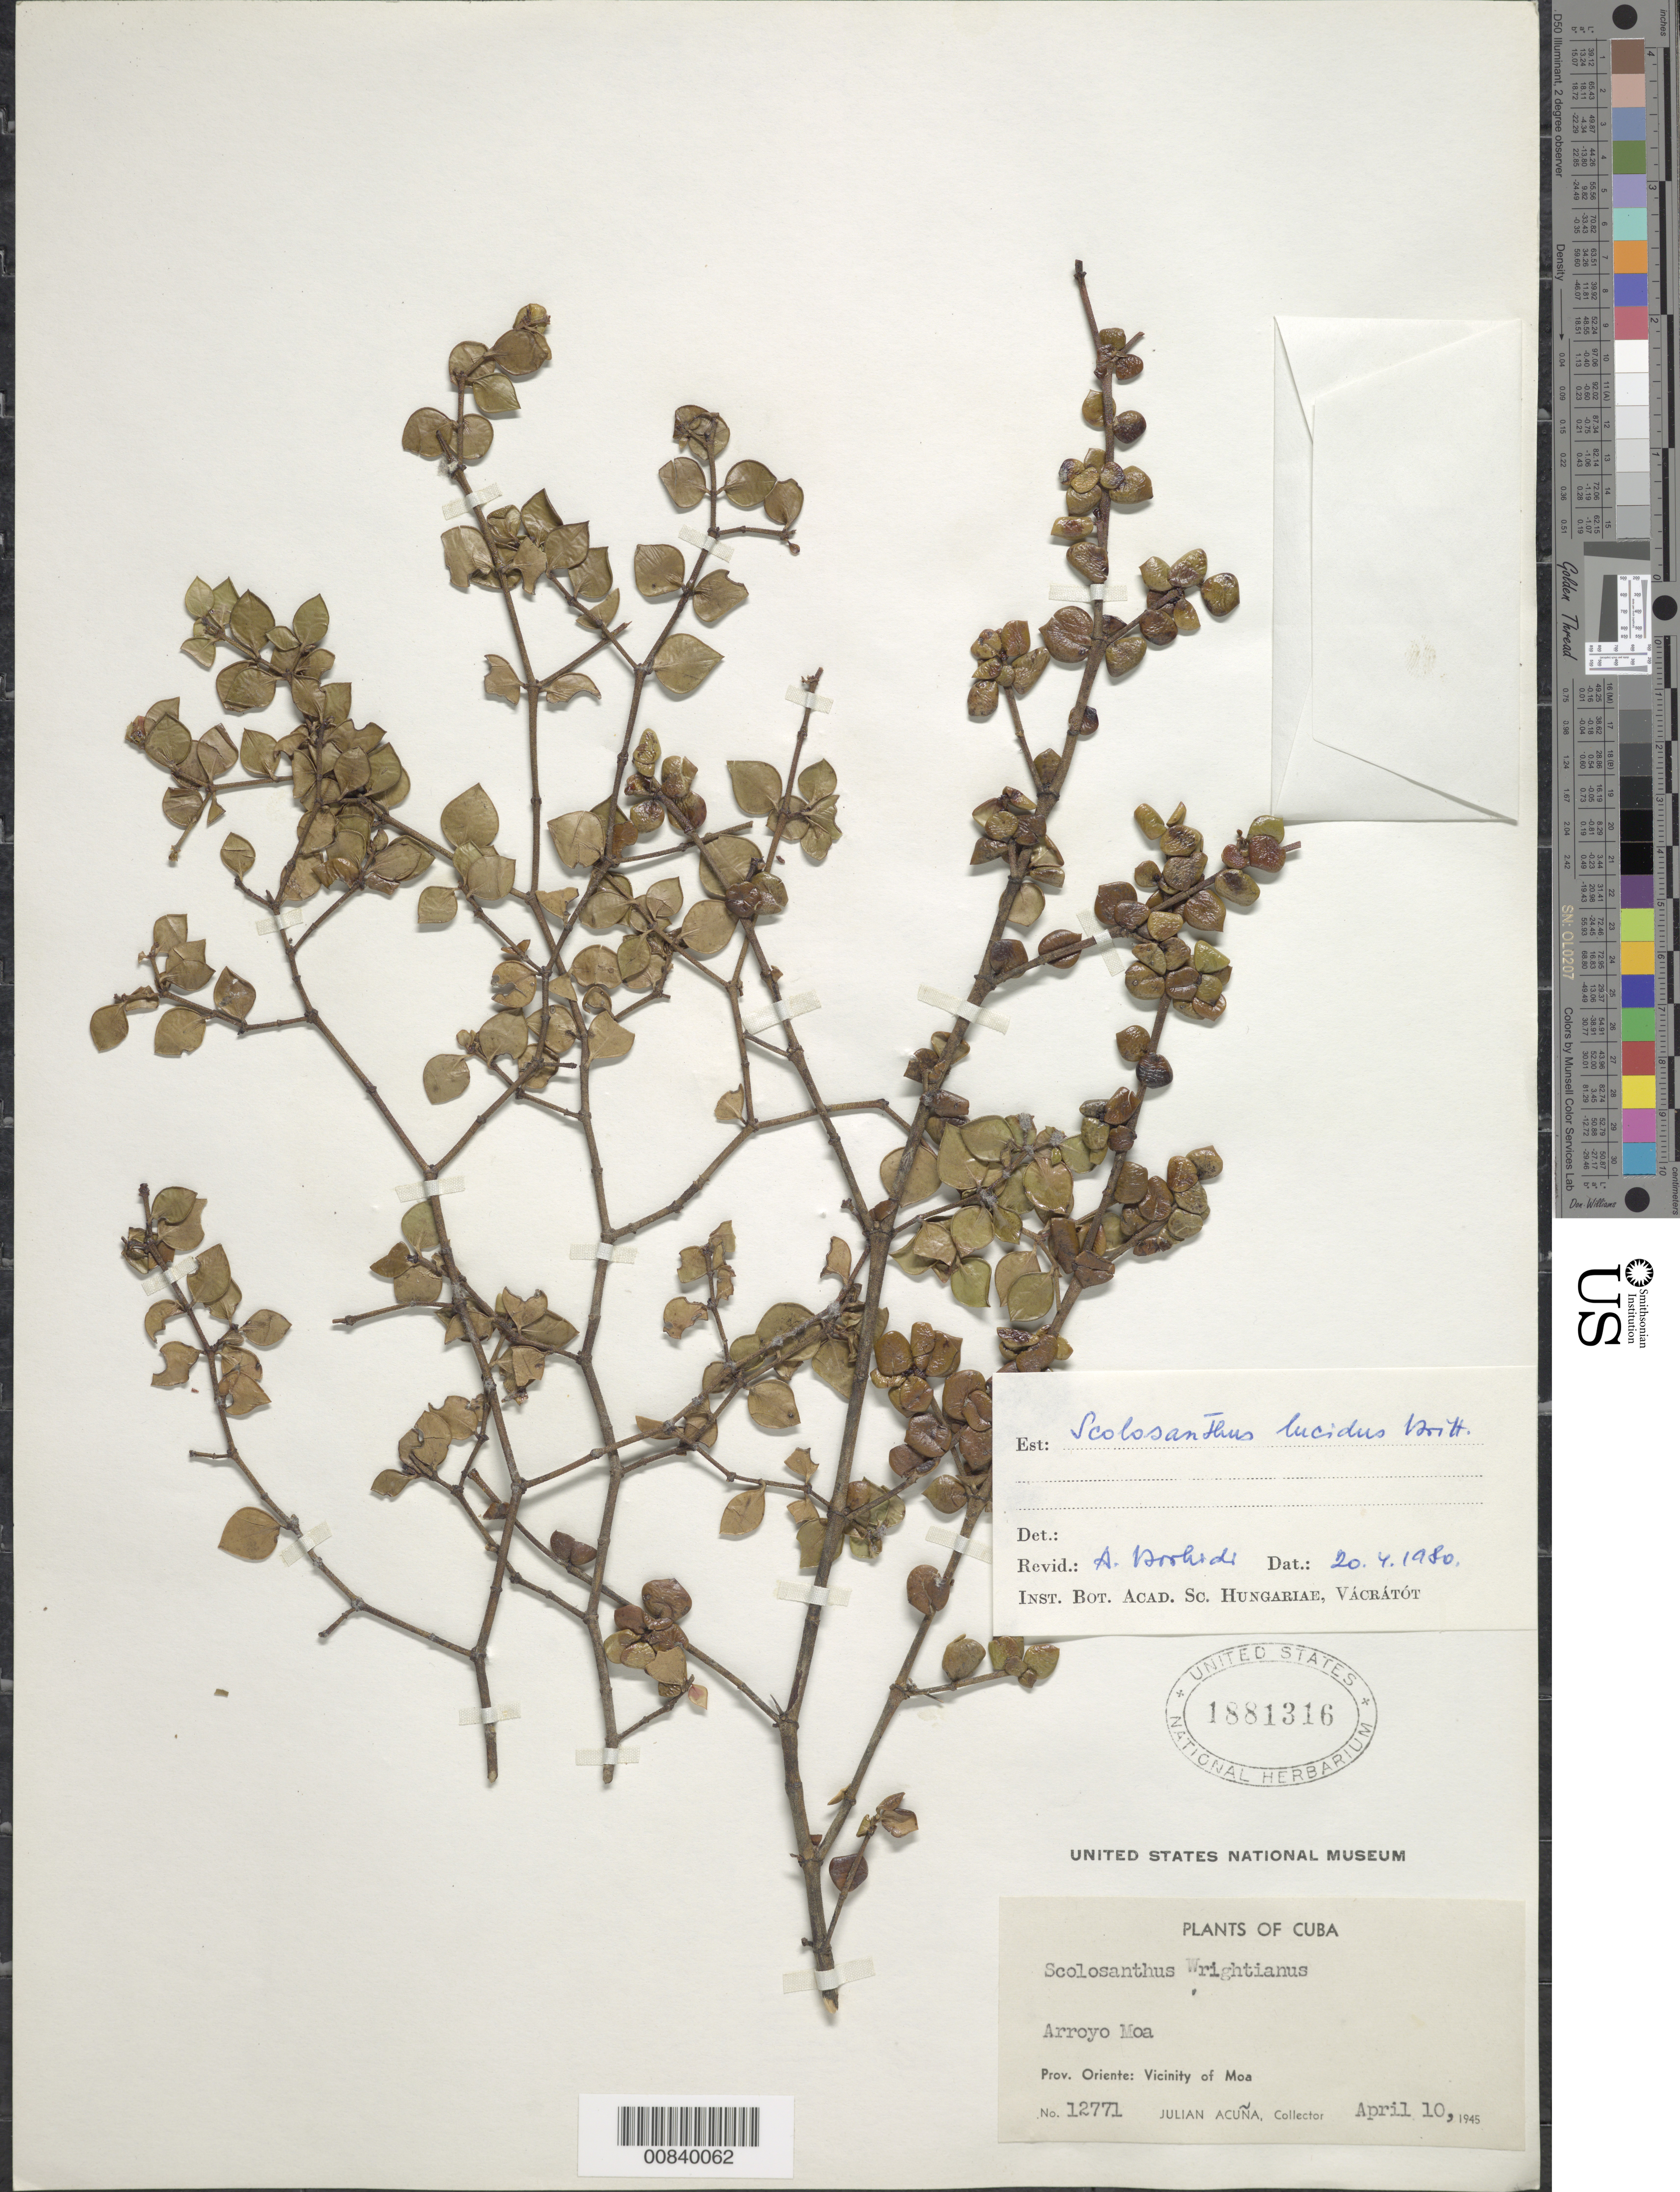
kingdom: Plantae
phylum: Tracheophyta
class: Magnoliopsida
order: Gentianales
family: Rubiaceae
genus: Scolosanthus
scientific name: Scolosanthus lucidus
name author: Britton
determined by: Borhidi, Attila L.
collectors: J. Acuña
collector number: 12771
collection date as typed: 10 Apr 1945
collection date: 1945-04-10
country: Cuba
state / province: Oriente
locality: Arroyo Moa. Vicinity of Moa.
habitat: Arroyo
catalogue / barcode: US 1881316